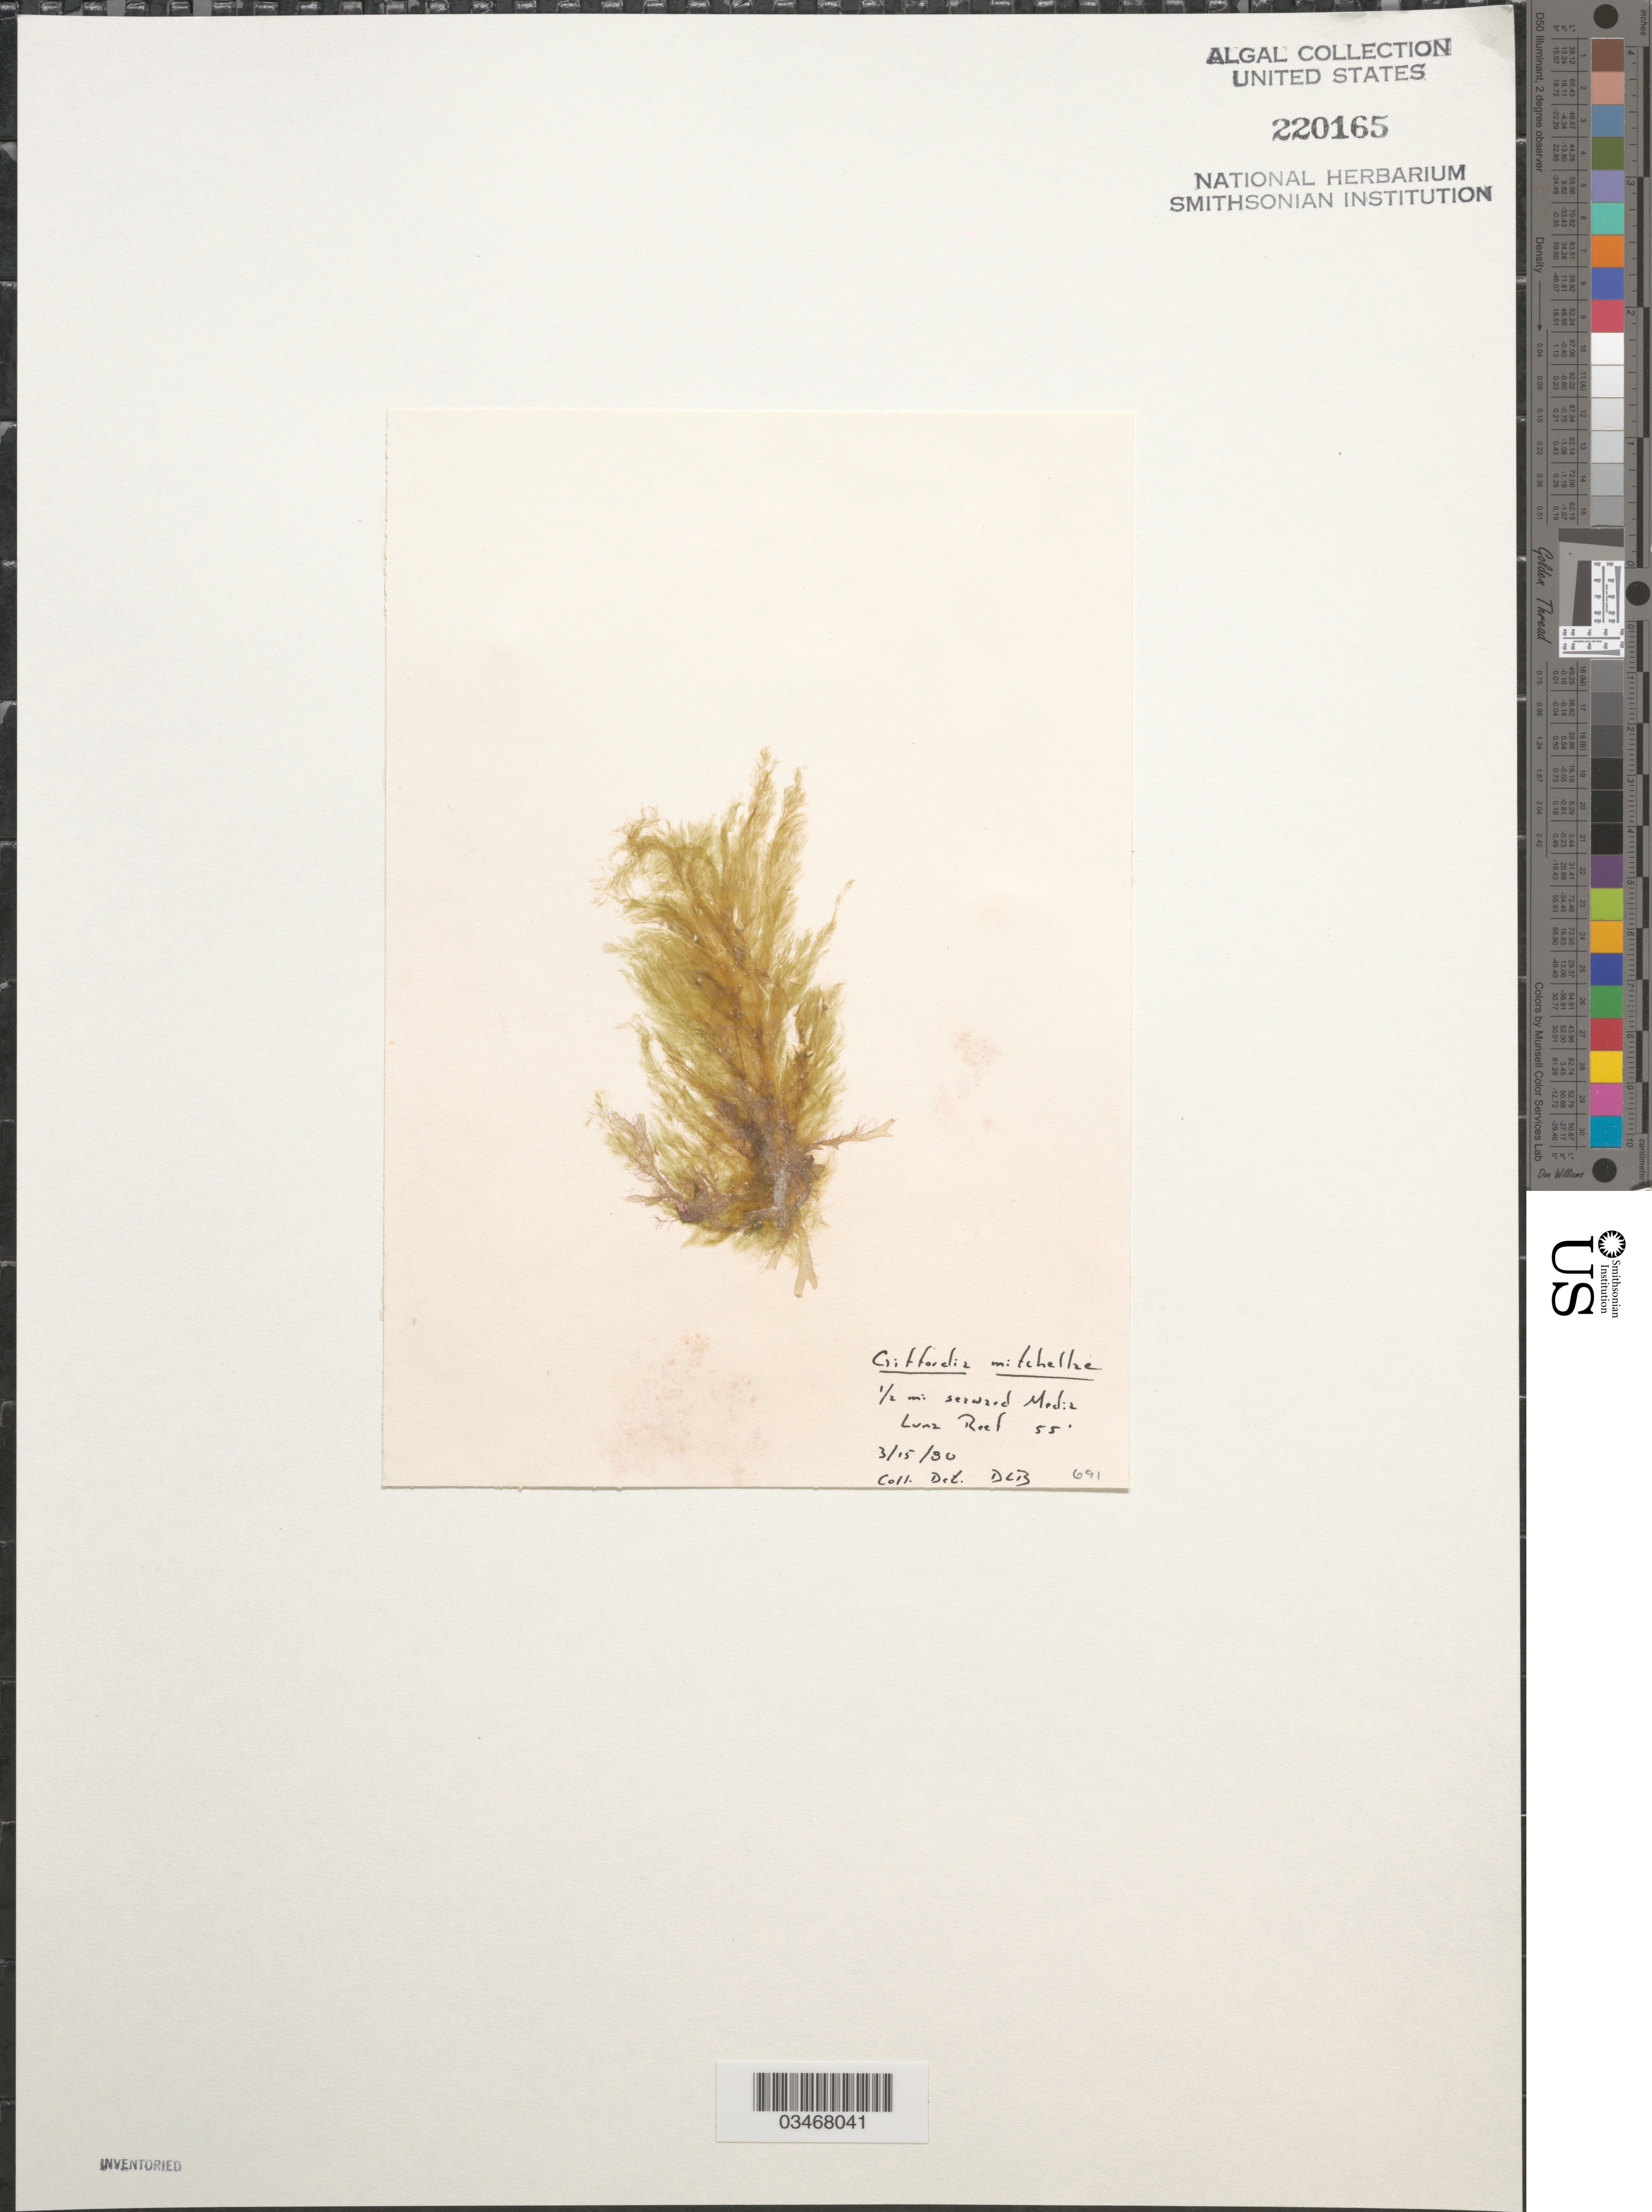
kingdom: Chromista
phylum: Ochrophyta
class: Phaeophyceae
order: Ectocarpales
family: Acinetosporaceae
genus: Feldmannia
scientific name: Feldmannia mitchelliae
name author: (Harv.) H.-S. Kim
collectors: D.L. Ballantine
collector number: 691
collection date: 1980-03-15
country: Puerto Rico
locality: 1/2 mi seaward Media Luna Reef.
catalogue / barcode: US 220165